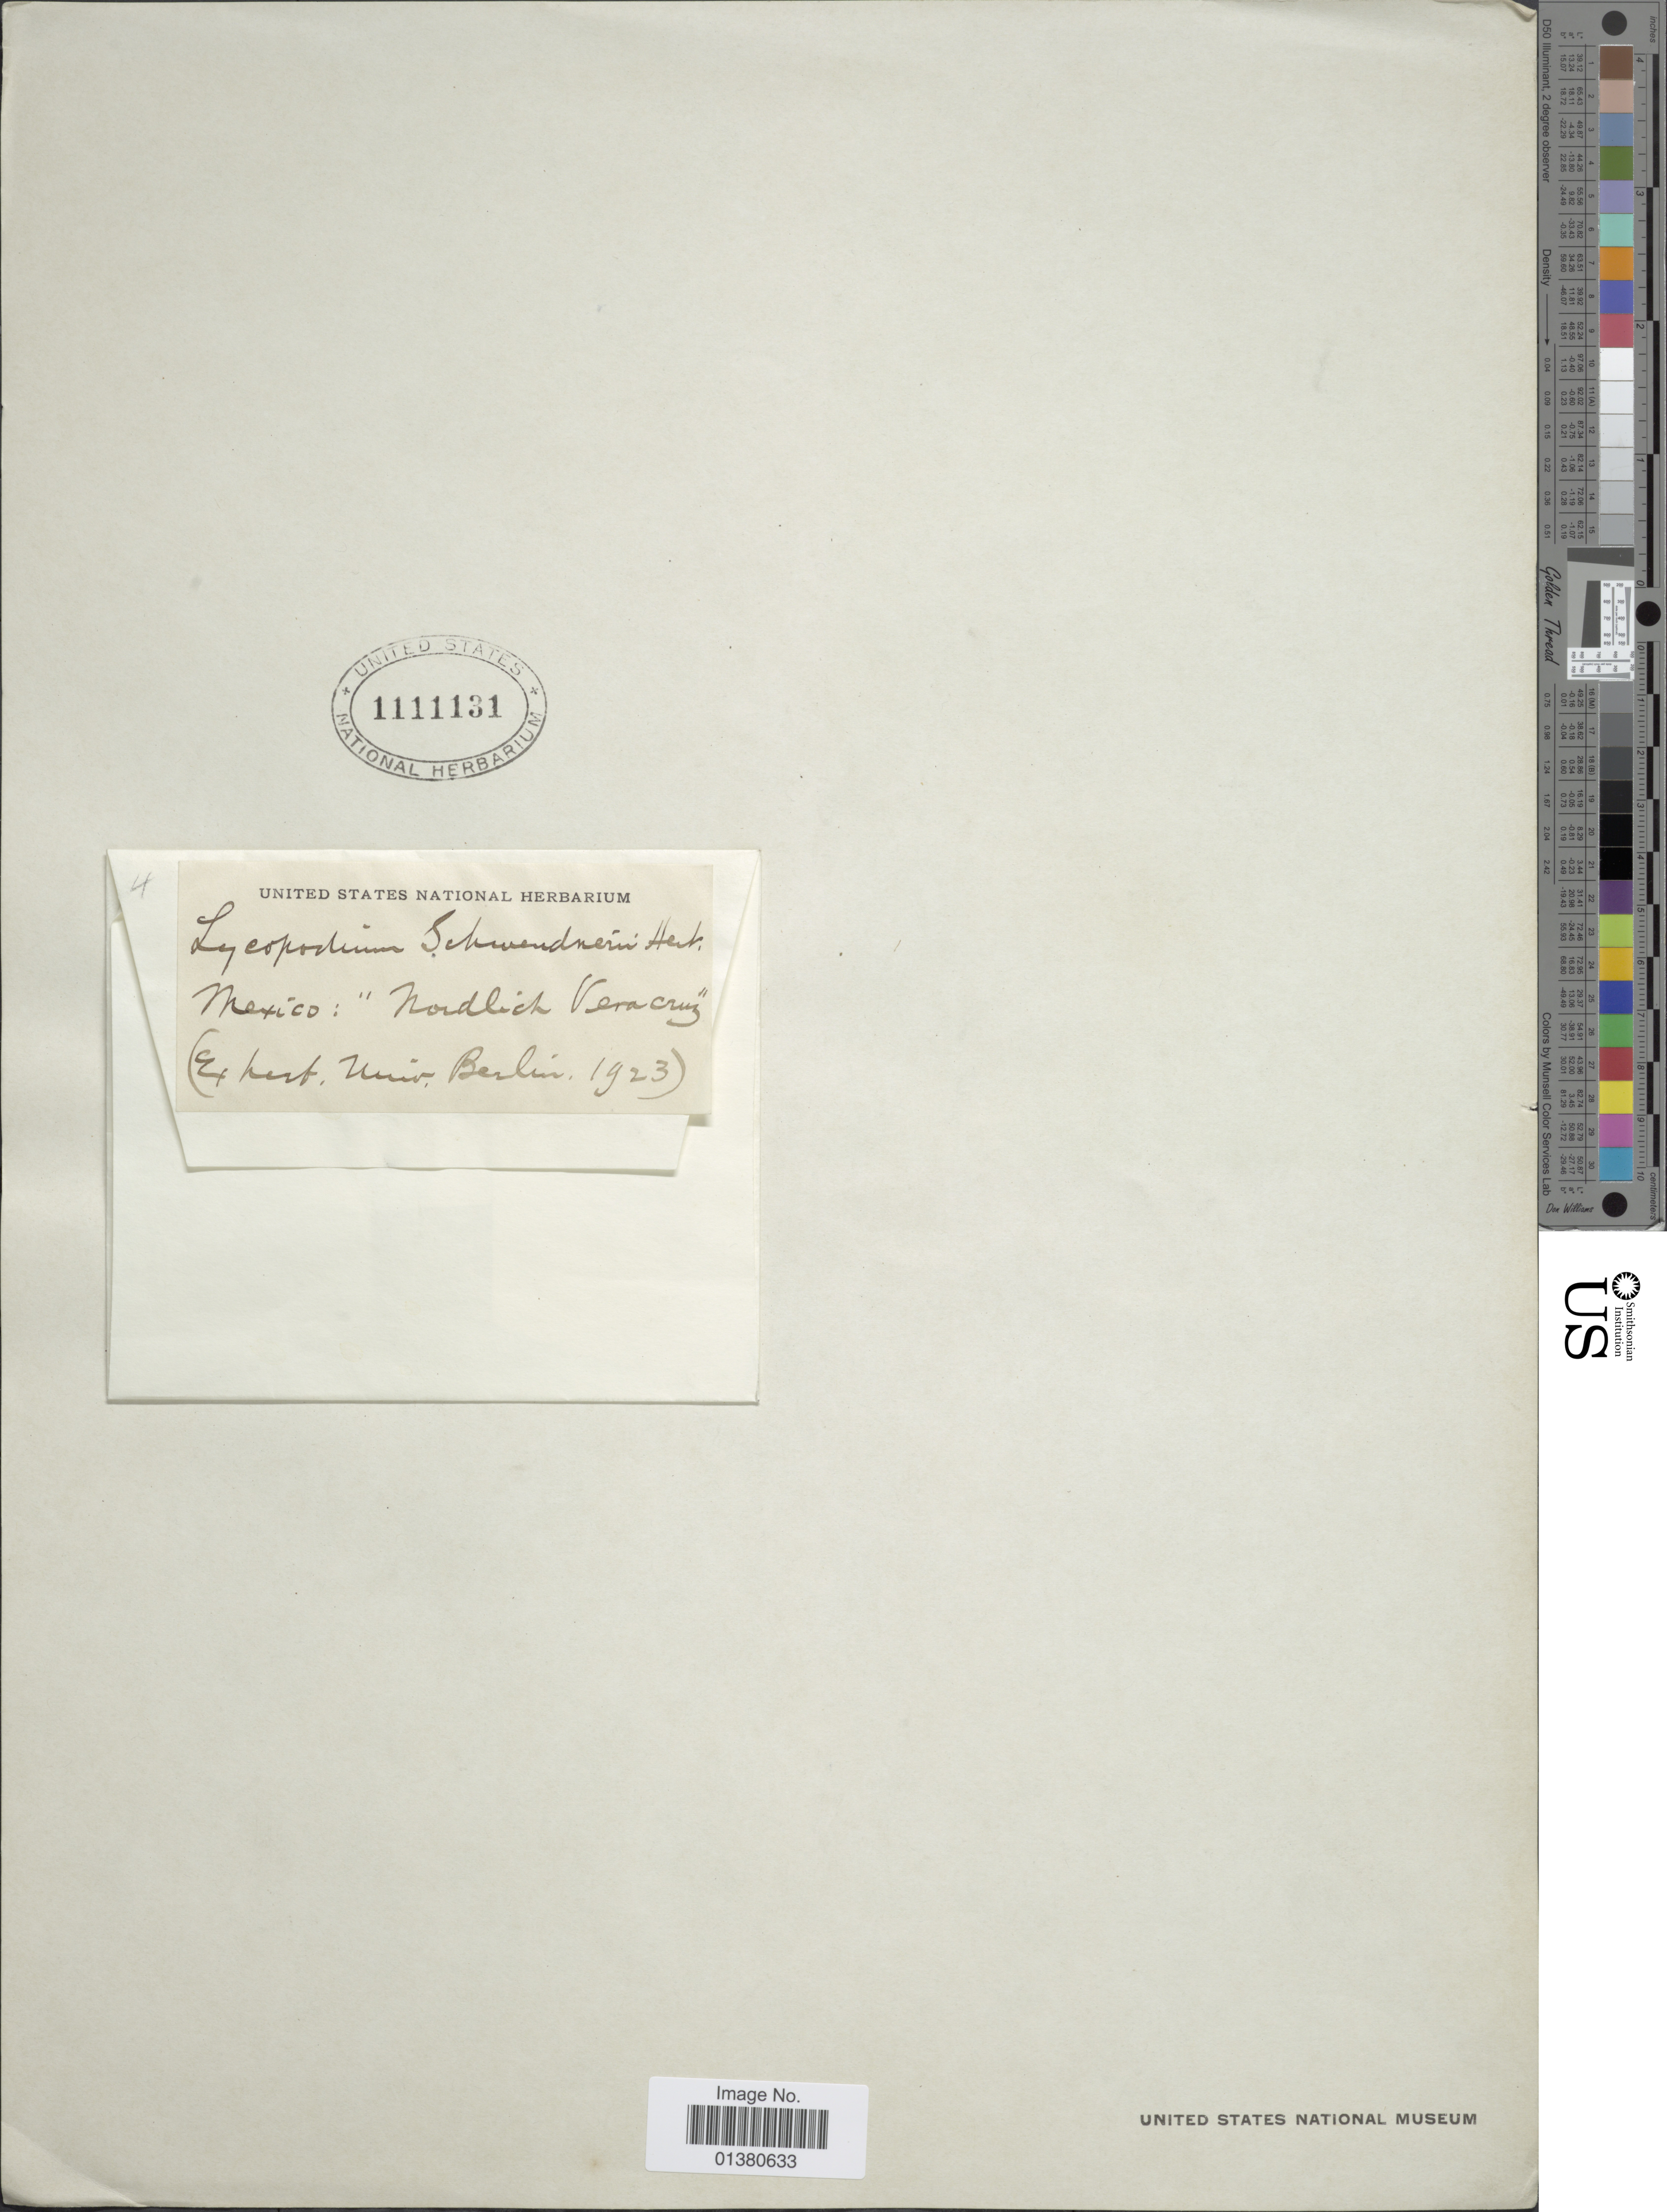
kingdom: Plantae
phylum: Tracheophyta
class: Lycopodiopsida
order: Lycopodiales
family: Lycopodiaceae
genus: Huperzia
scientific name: Huperzia sp.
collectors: ex herb. Berlin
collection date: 1923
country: Mexico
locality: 'Nordlich Veracruz'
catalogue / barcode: US 1111131